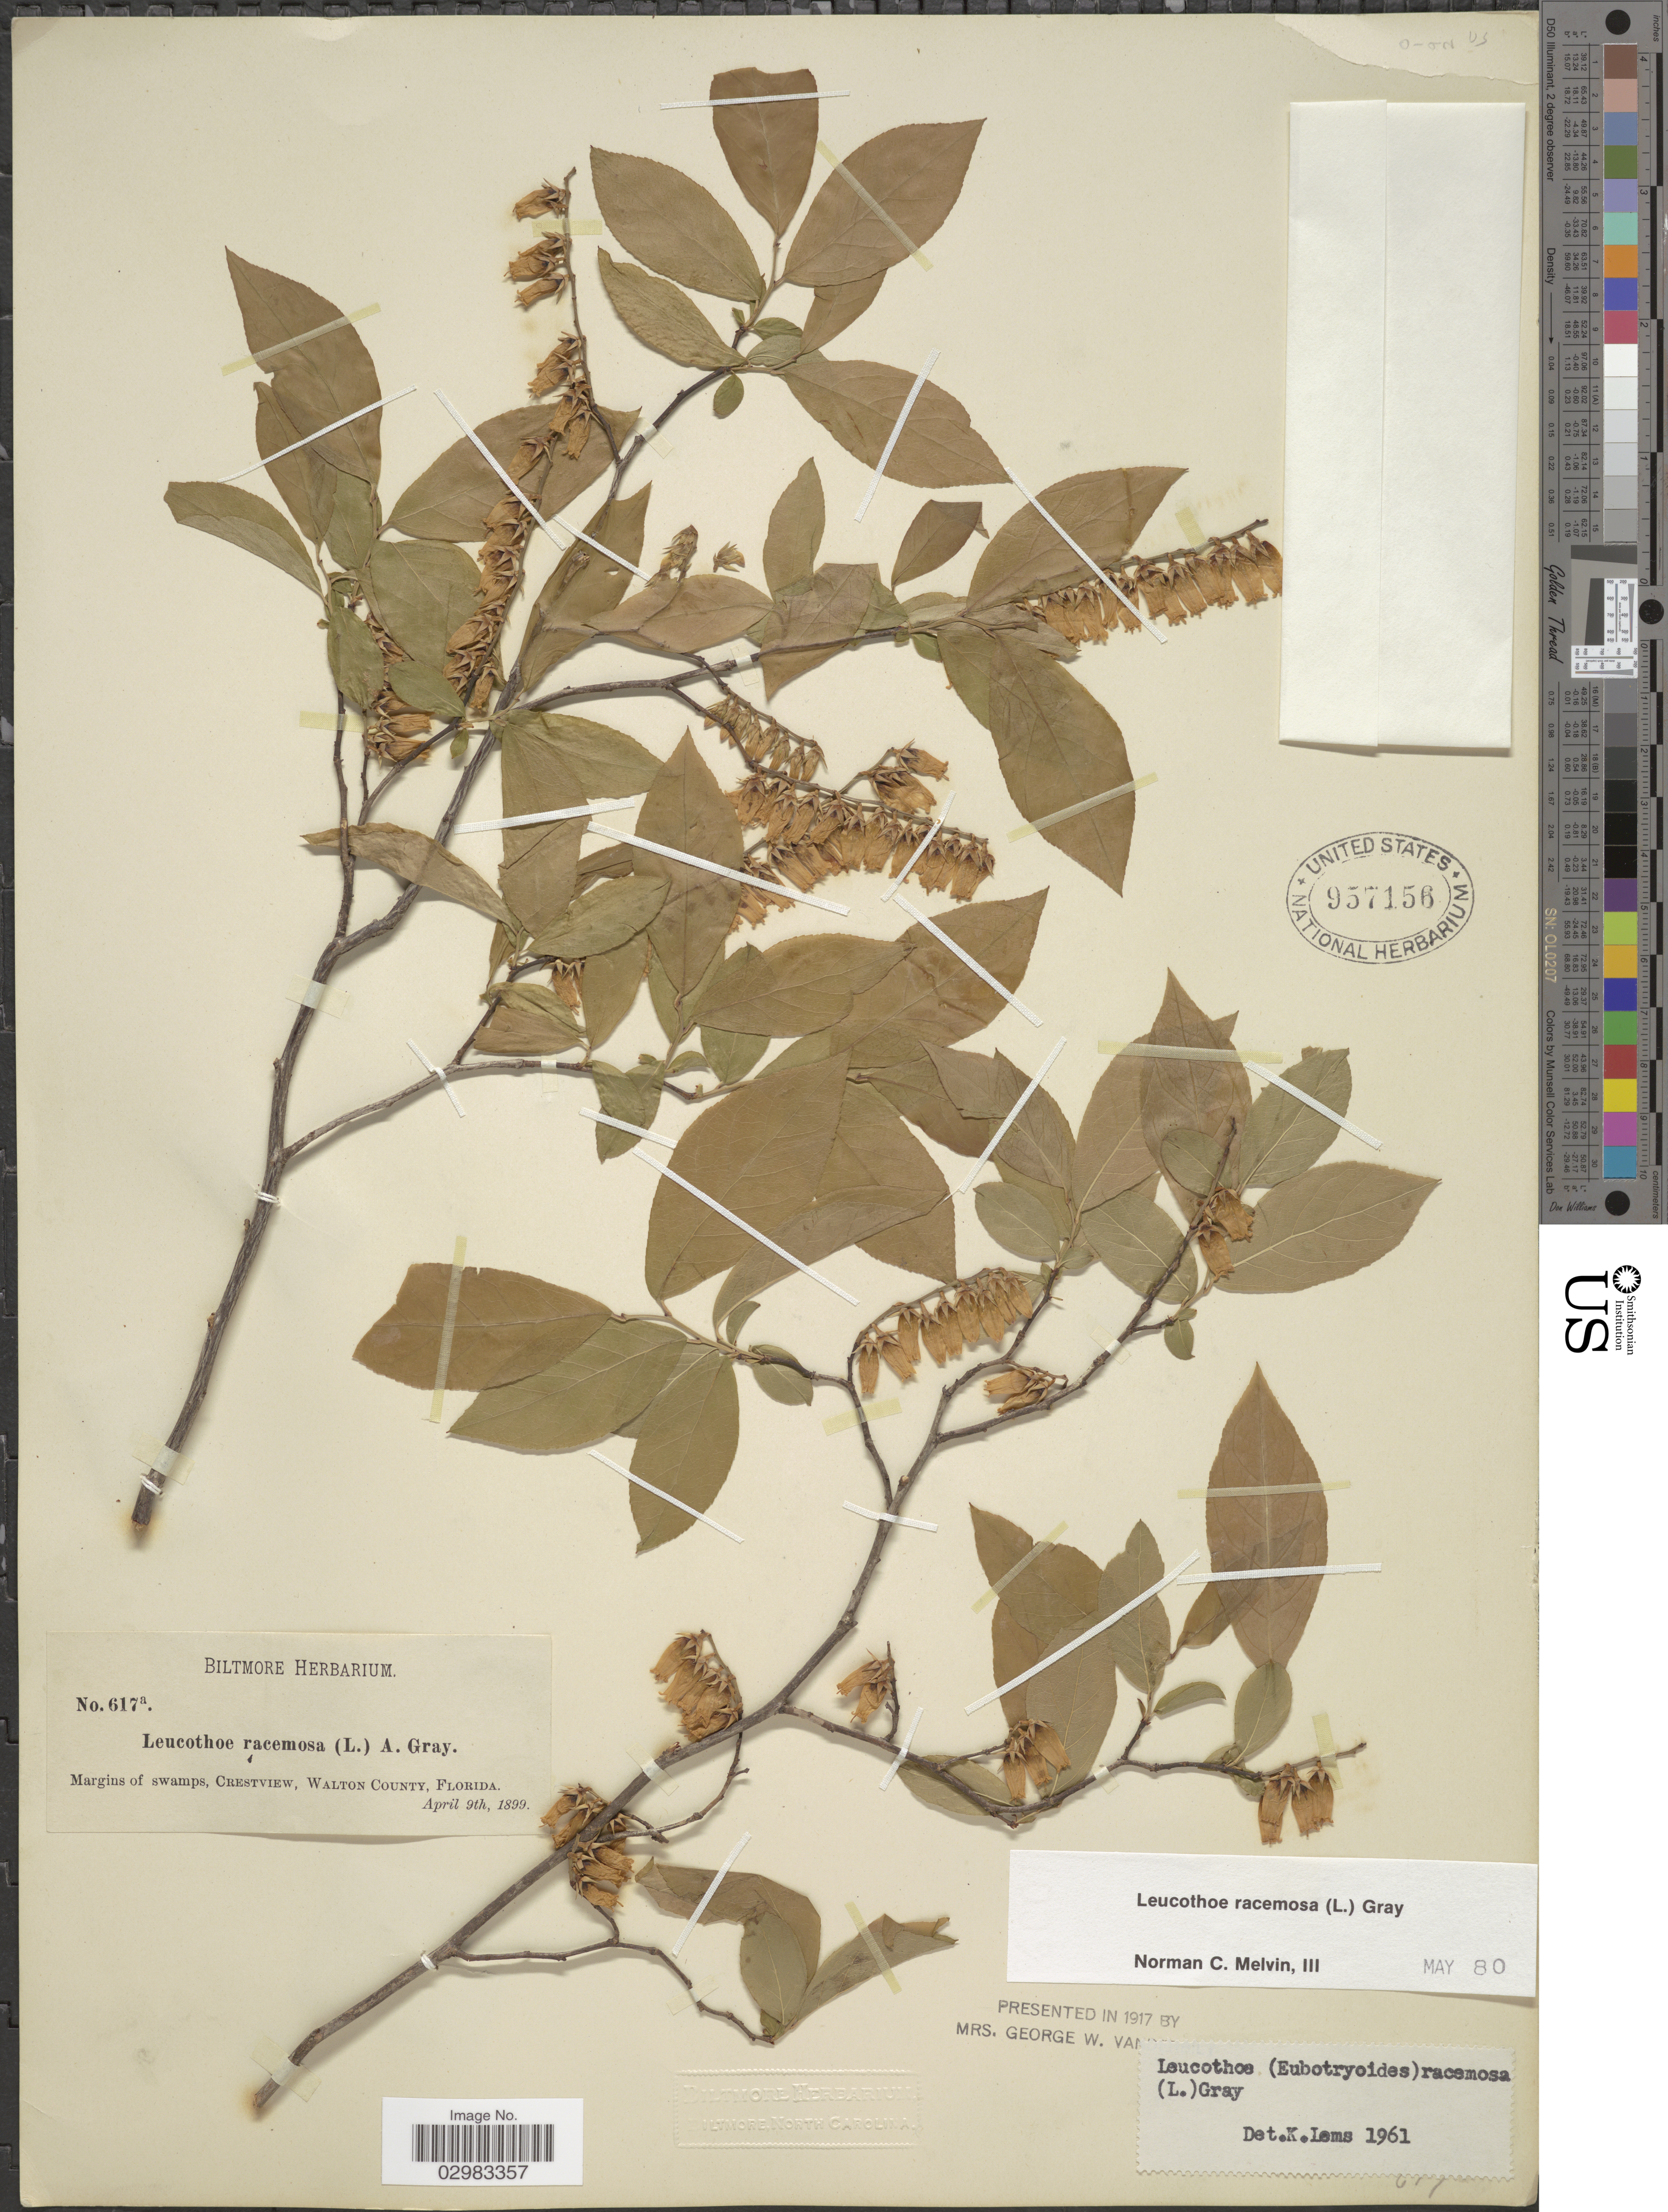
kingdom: Plantae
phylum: Tracheophyta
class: Magnoliopsida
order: Ericales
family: Ericaceae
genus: Leucothoe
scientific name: Leucothoë racemosa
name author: (L.) A. Gray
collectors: ex herb. Biltmore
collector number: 617a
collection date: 1899-04-09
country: United States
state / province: Florida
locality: Margins of swamps, Crestview, Walton County.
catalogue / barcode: US 957156